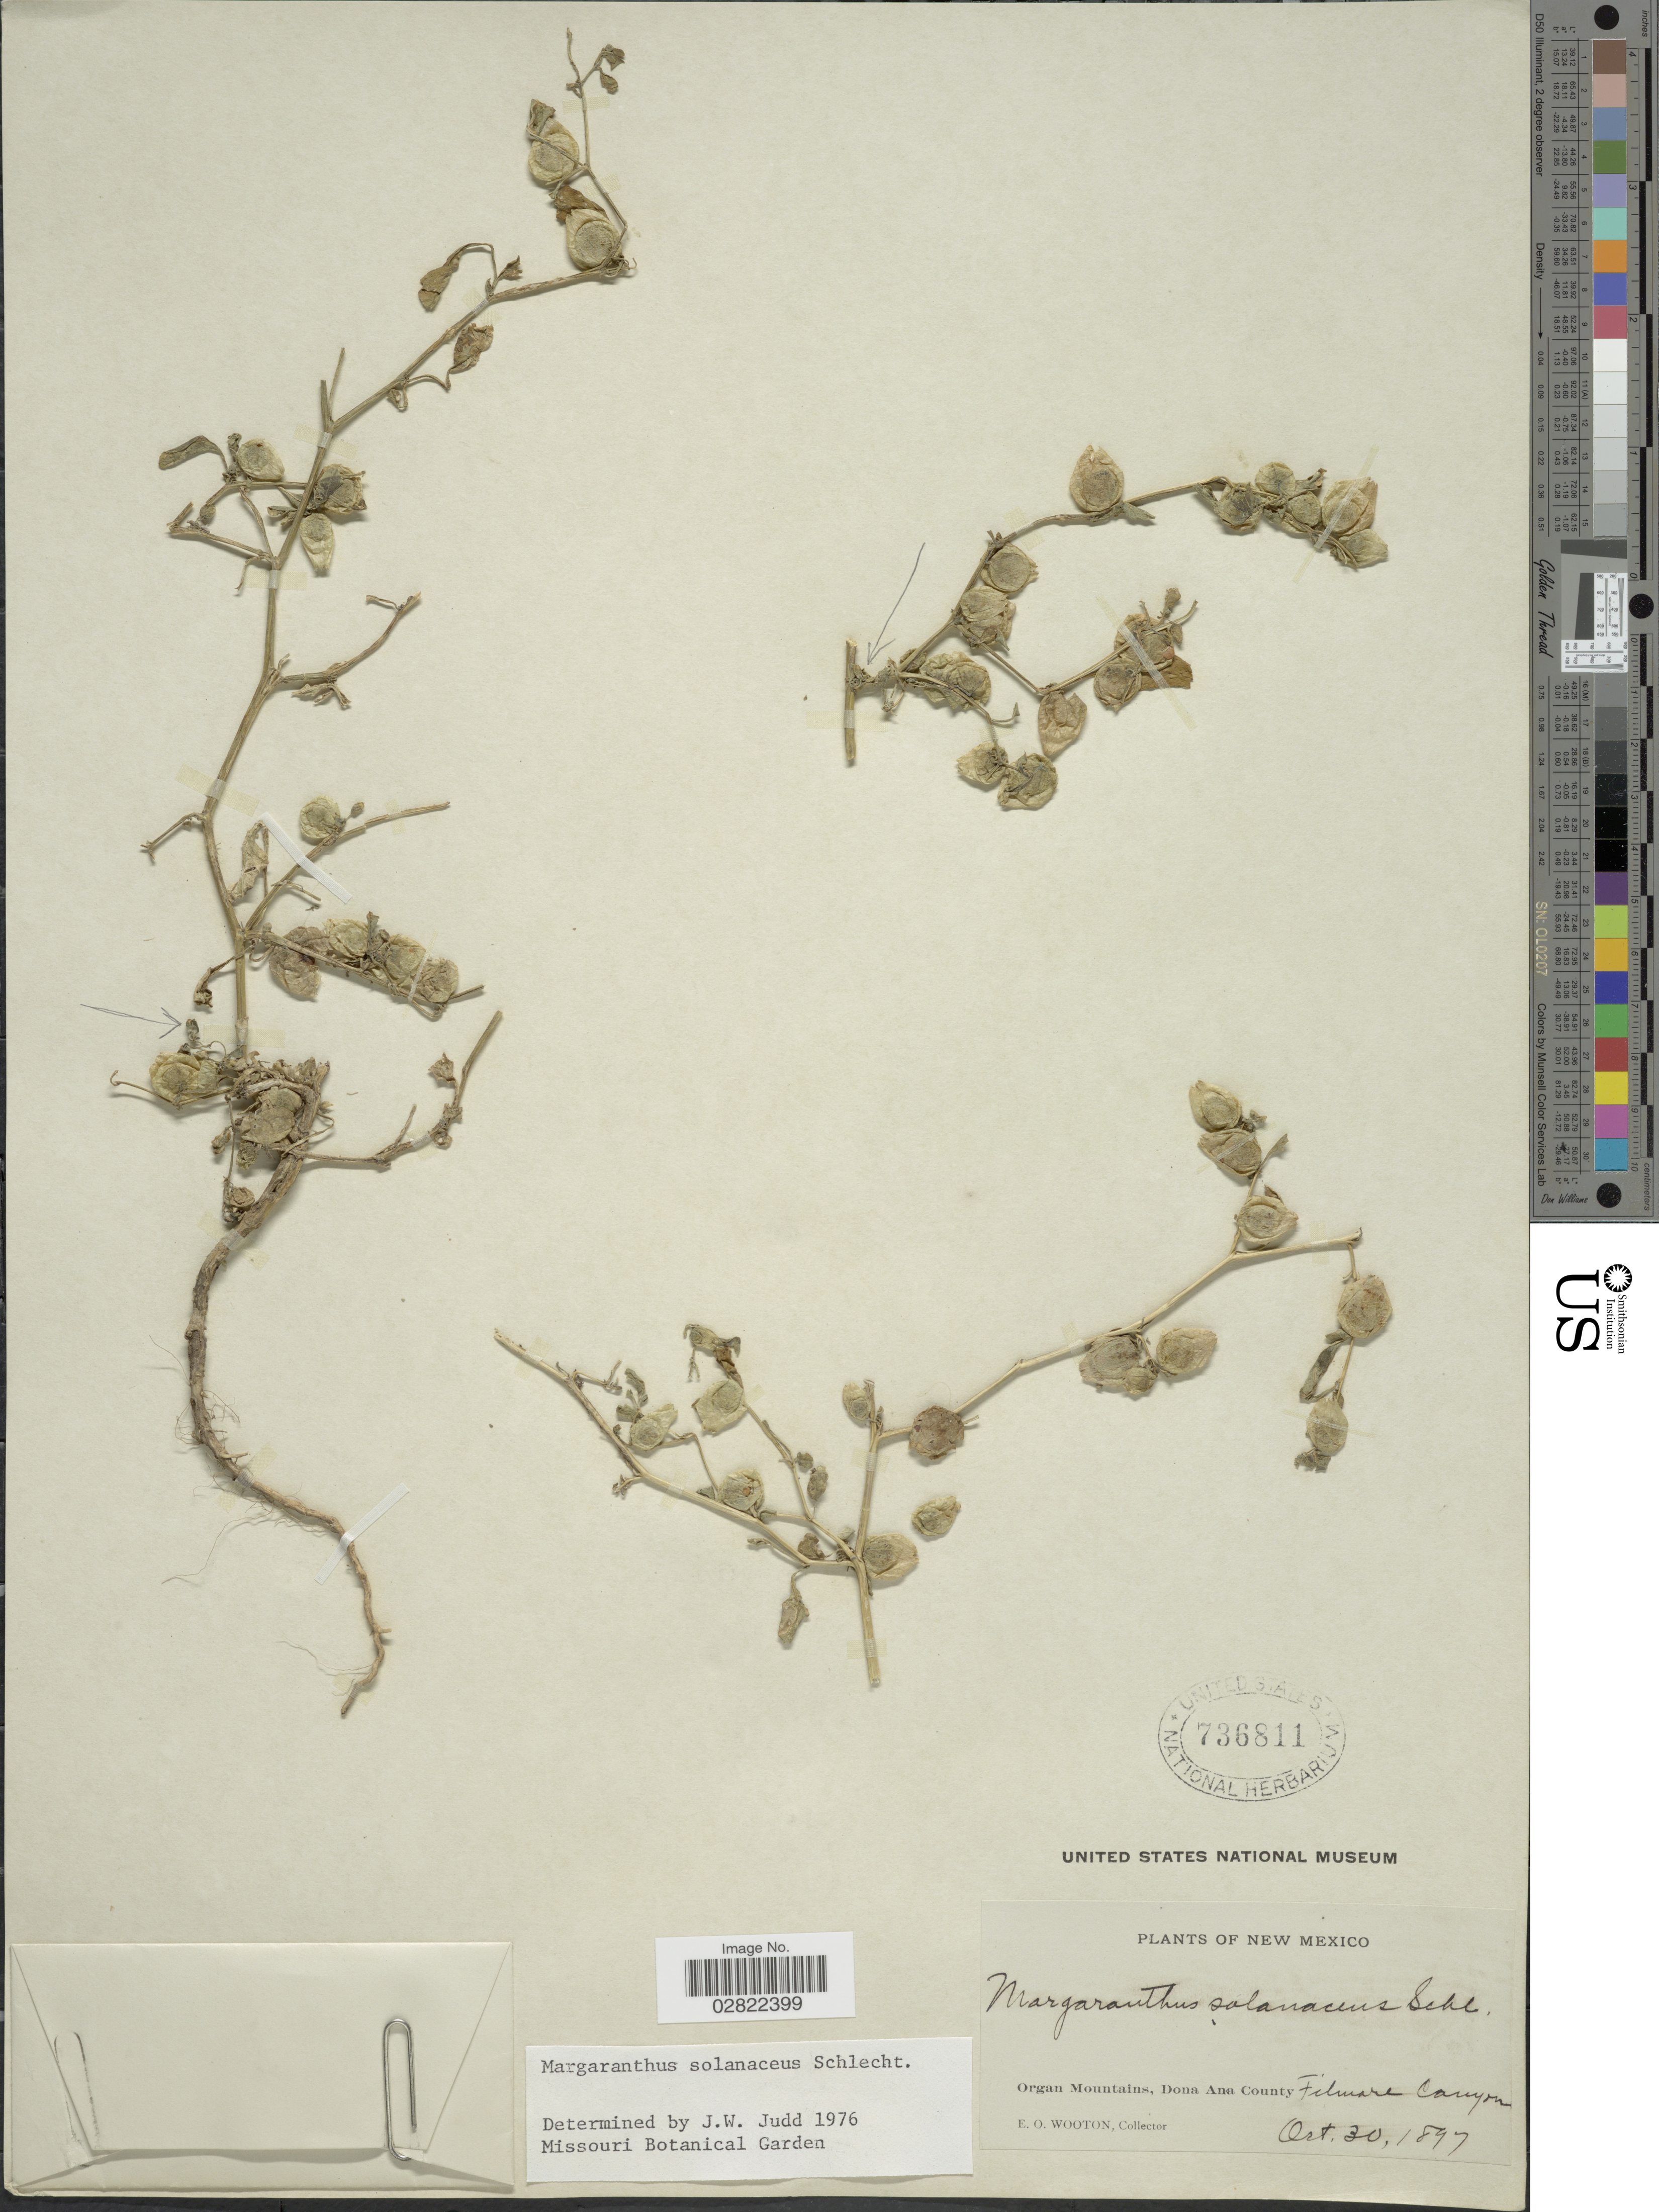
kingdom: Plantae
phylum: Tracheophyta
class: Magnoliopsida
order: Solanales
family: Solanaceae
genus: Margaranthus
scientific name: Margaranthus solanaceus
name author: Schltdl.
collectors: E. O. Wooton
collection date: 1897-10-30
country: United States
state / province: New Mexico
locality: Organ Mountains, Dona Ana County, Filmare Canyon.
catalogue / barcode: US 736811